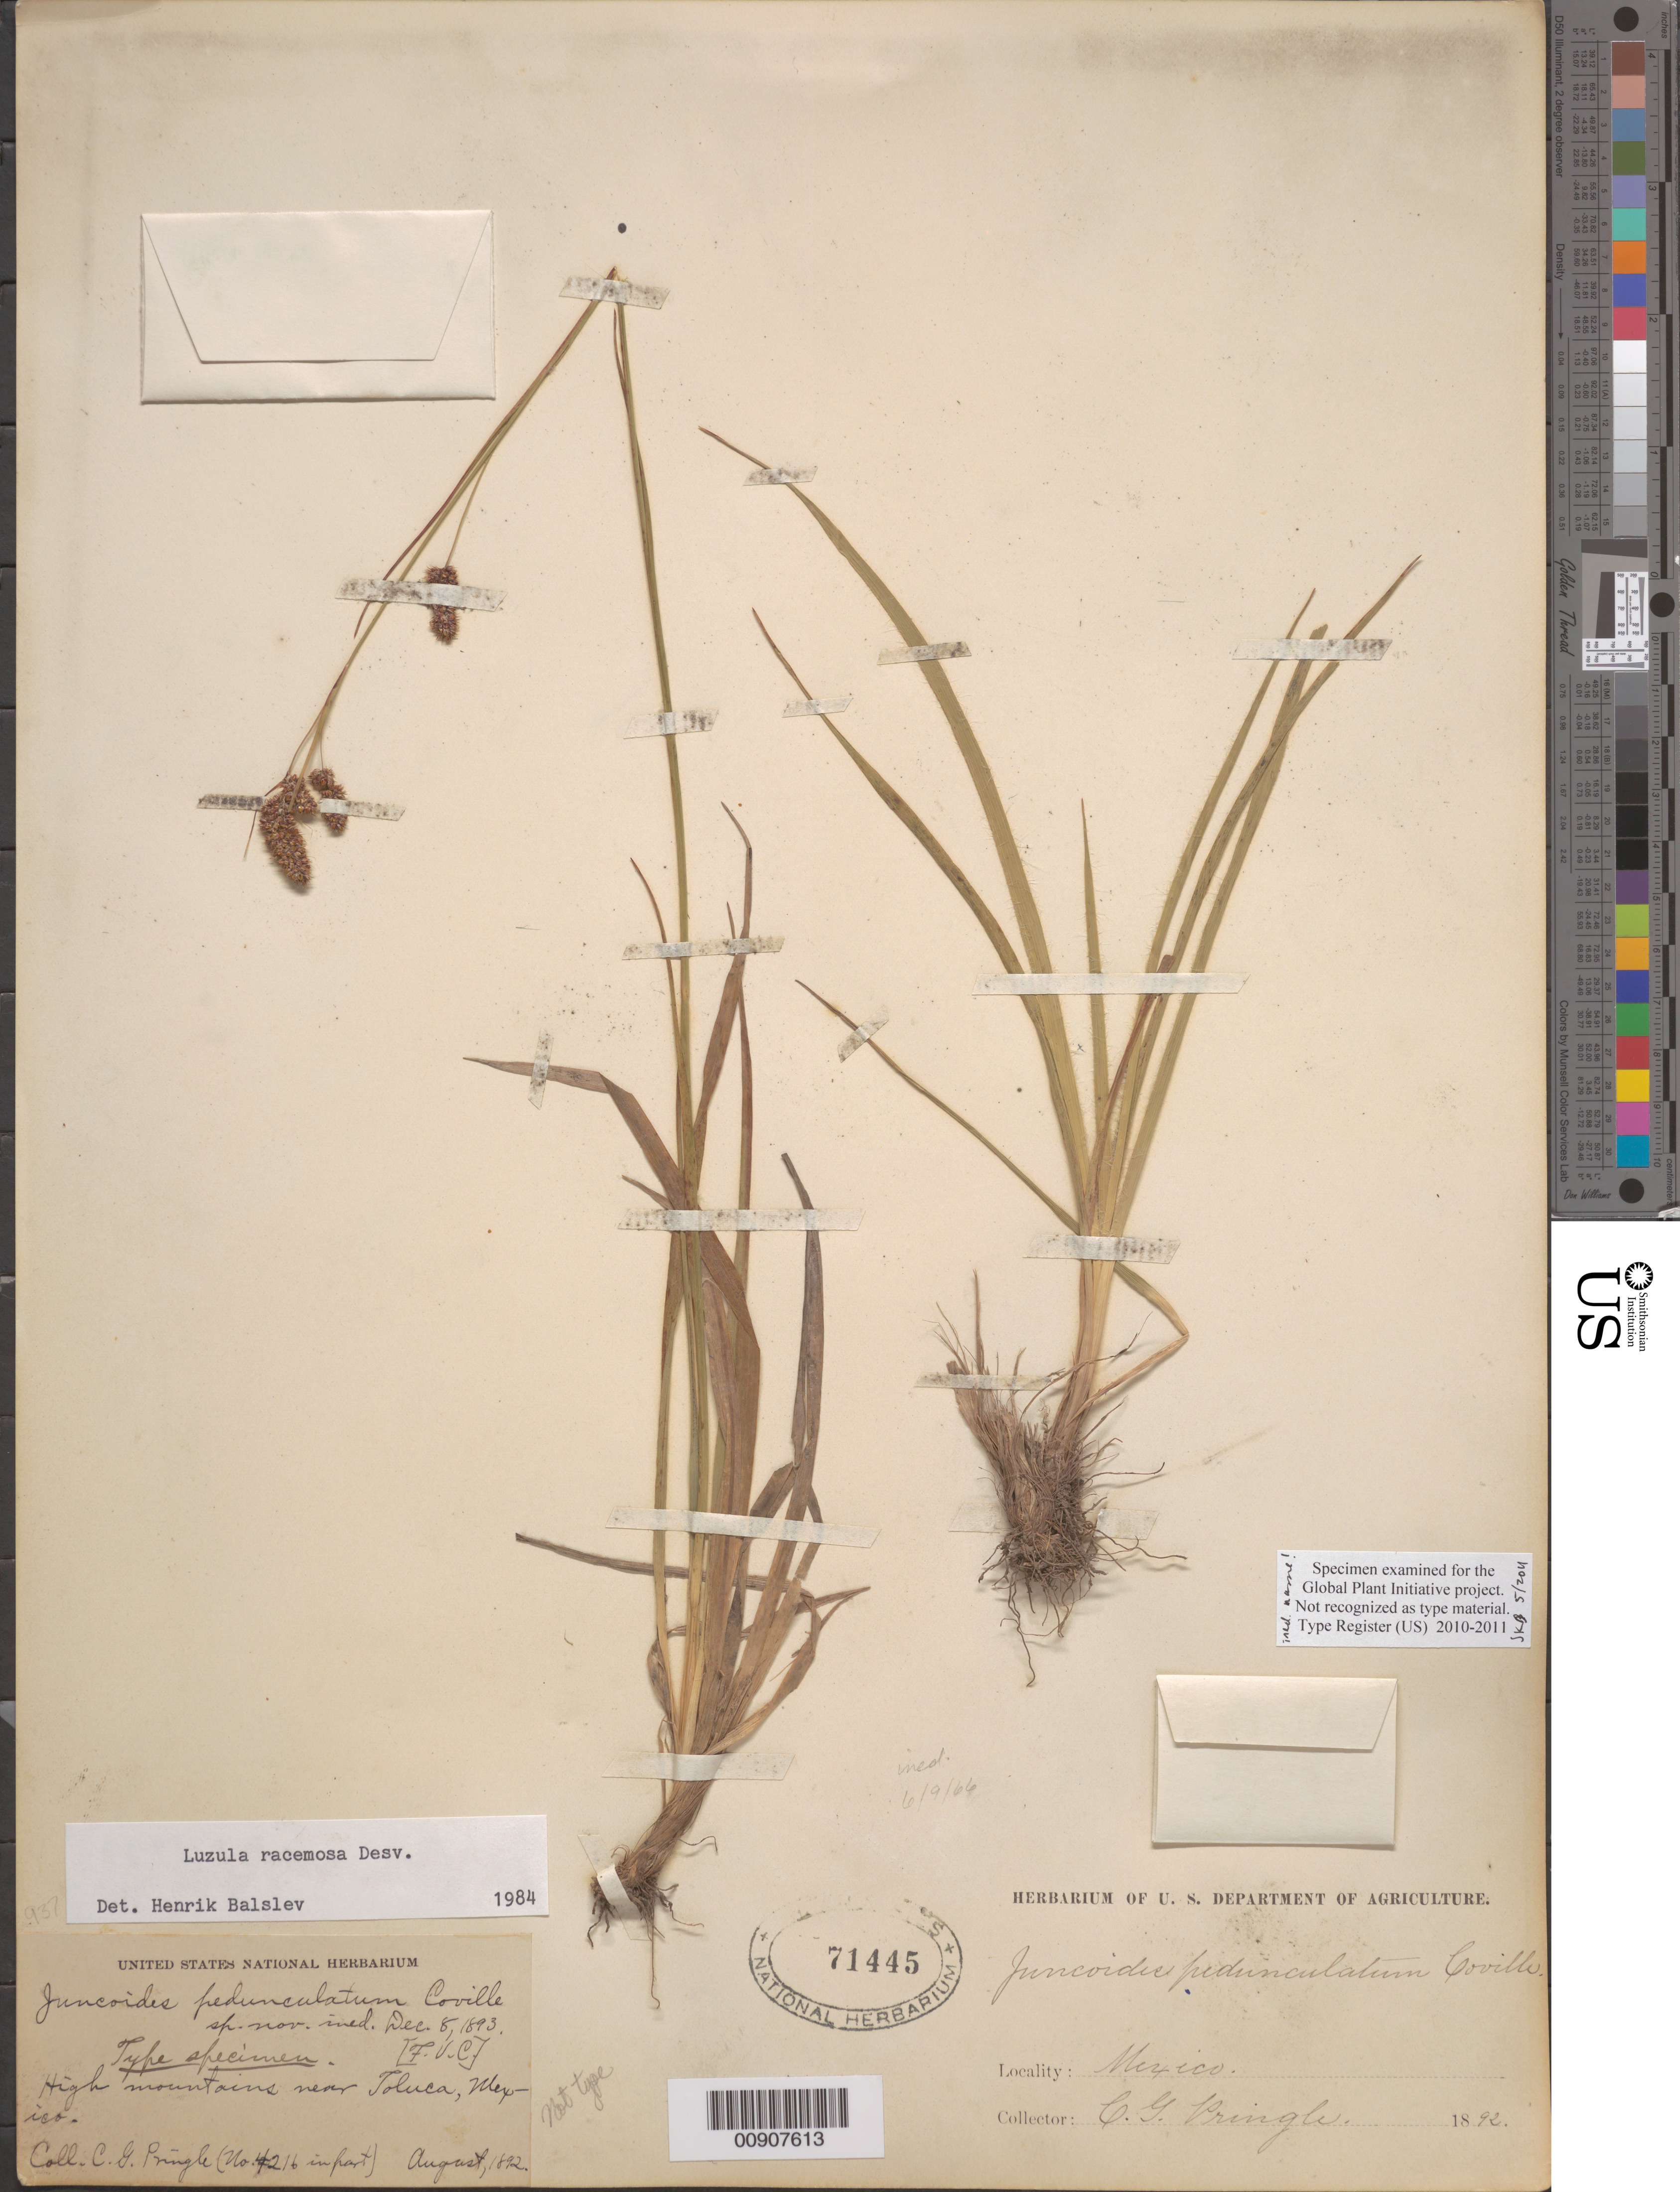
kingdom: Plantae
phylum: Tracheophyta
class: Liliopsida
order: Poales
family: Juncaceae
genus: Luzula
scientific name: Luzula racemosa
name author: Desv.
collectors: C. G. Pringle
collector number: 4216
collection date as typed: Aug 1892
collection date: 1892-08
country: Mexico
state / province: México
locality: High Mountains near Toluca, México.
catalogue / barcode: US 71445